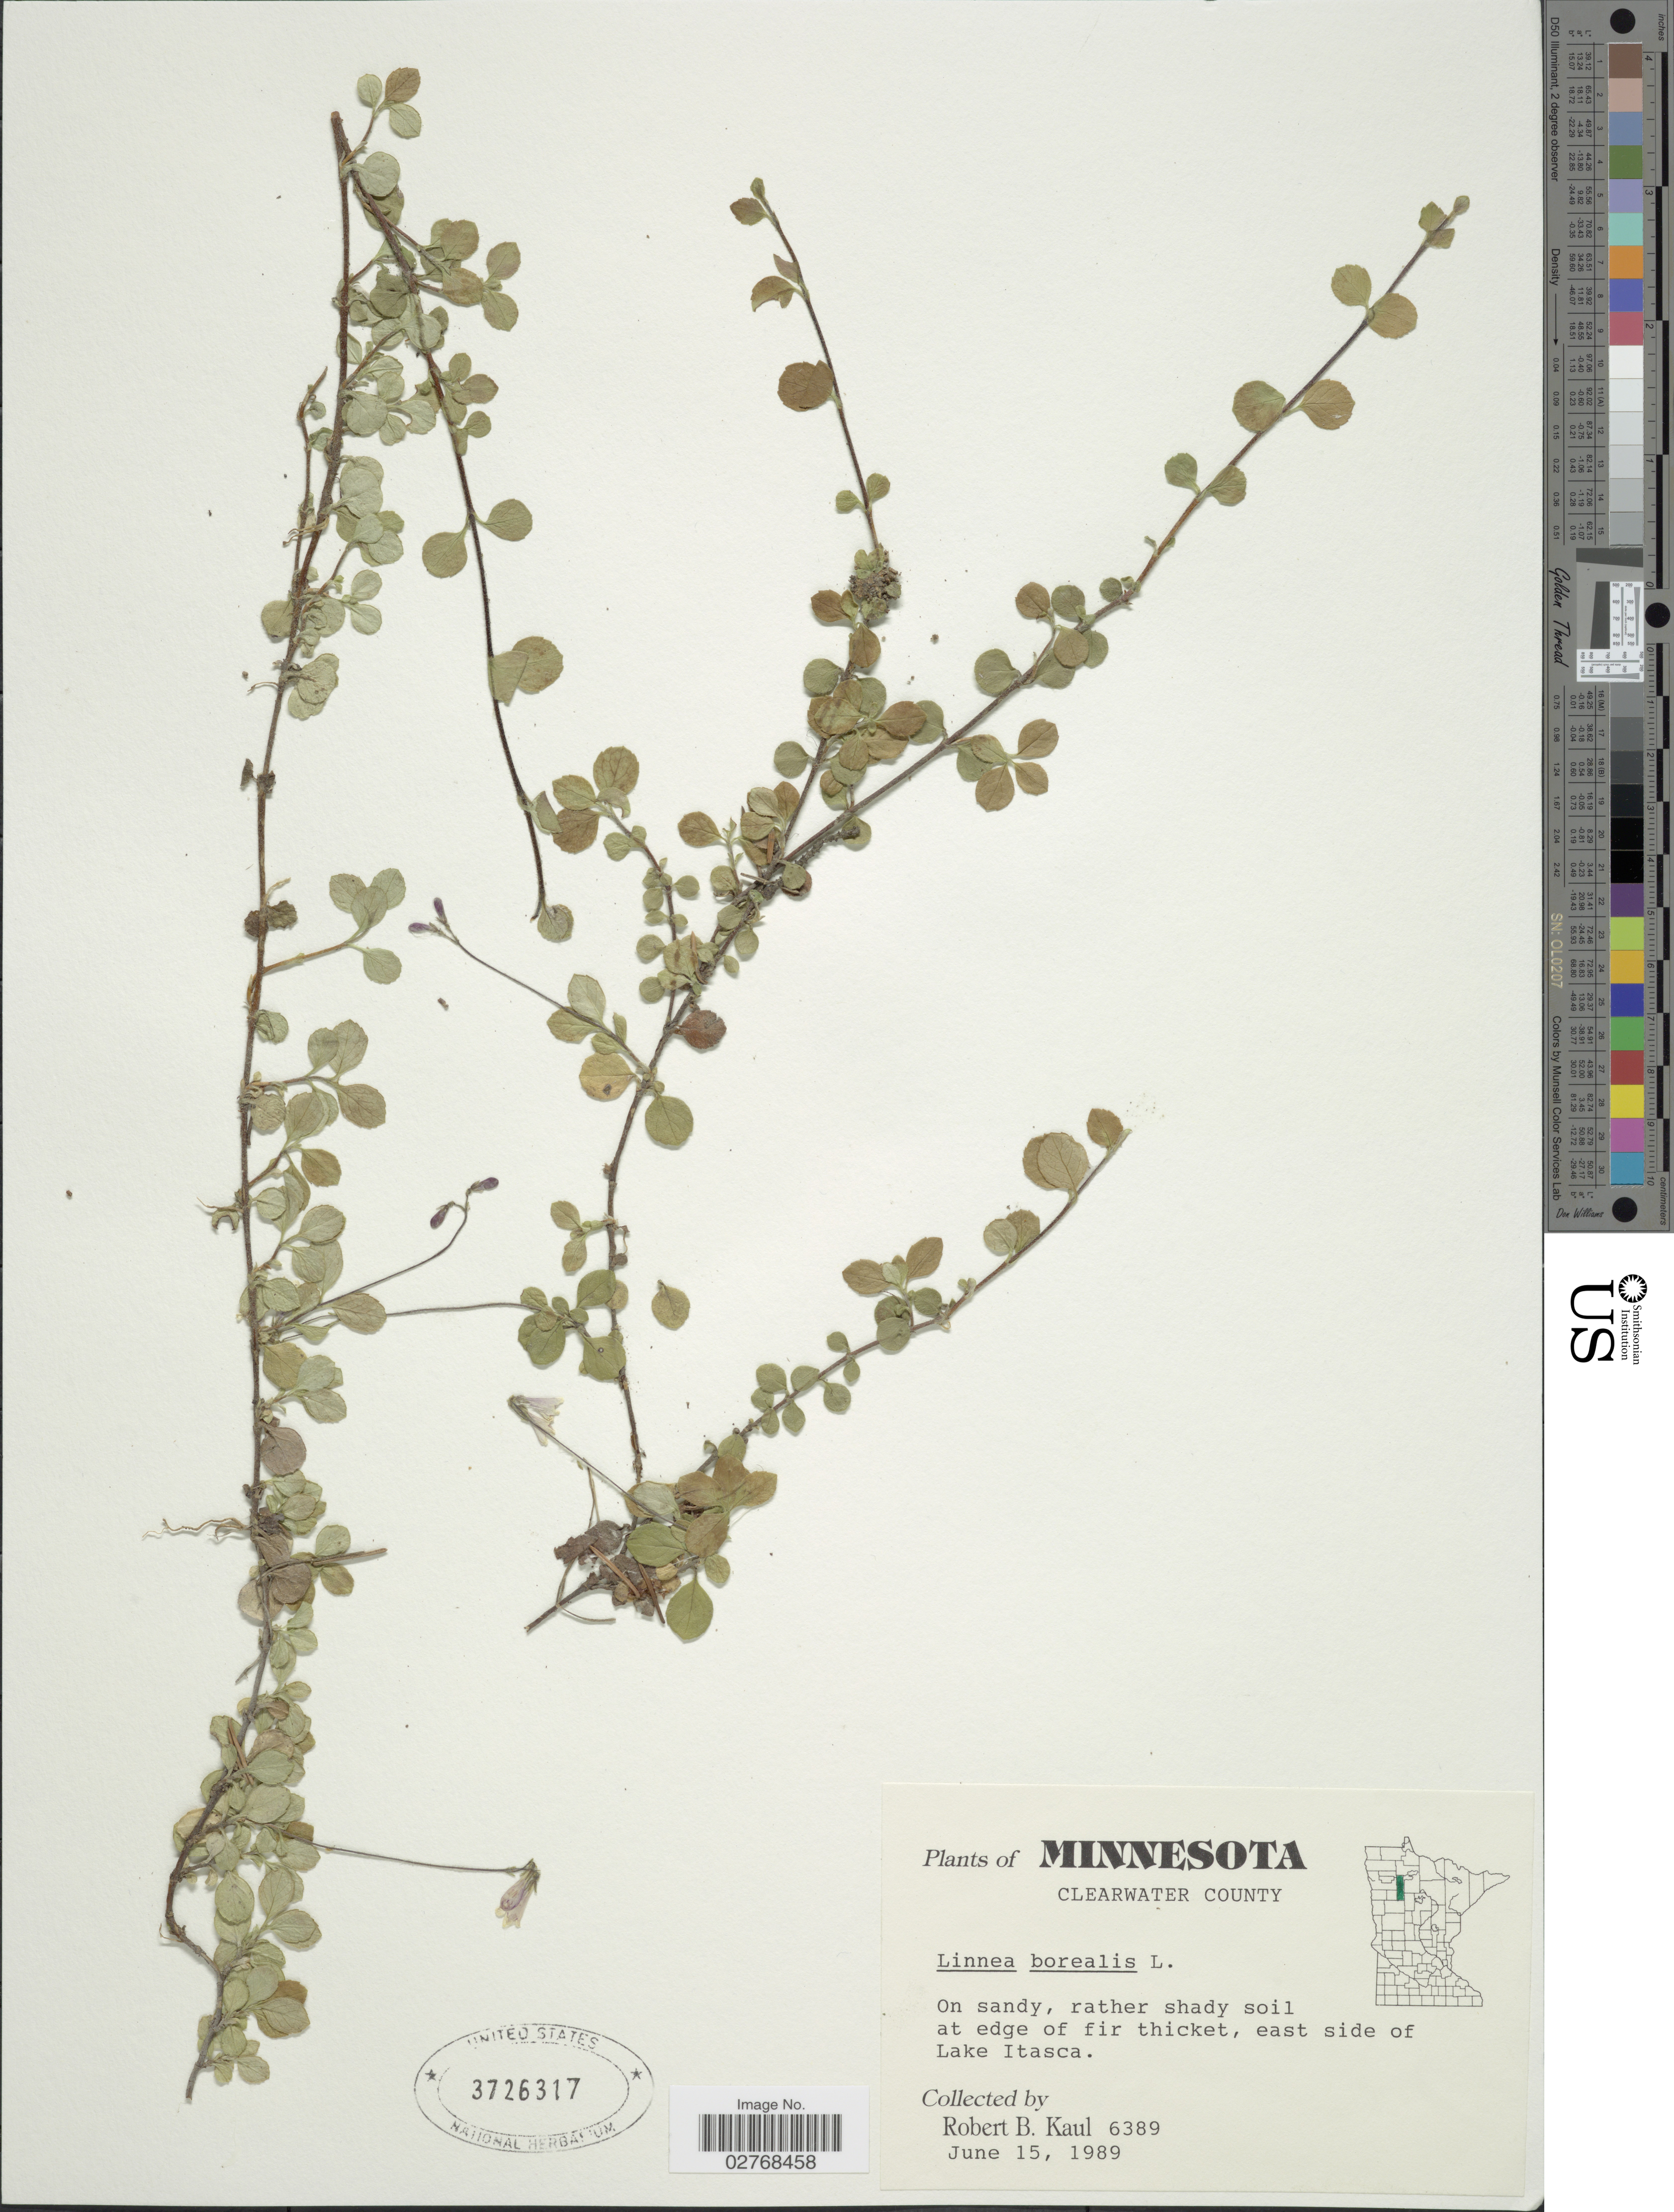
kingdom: Plantae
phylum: Tracheophyta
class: Magnoliopsida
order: Dipsacales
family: Caprifoliaceae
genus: Linnaea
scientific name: Linnaea borealis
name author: L.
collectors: R. Kaul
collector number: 6389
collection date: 1989-06-15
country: United States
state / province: Minnesota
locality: Clearwater County. East side of Lake Itasca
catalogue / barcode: US 3726317